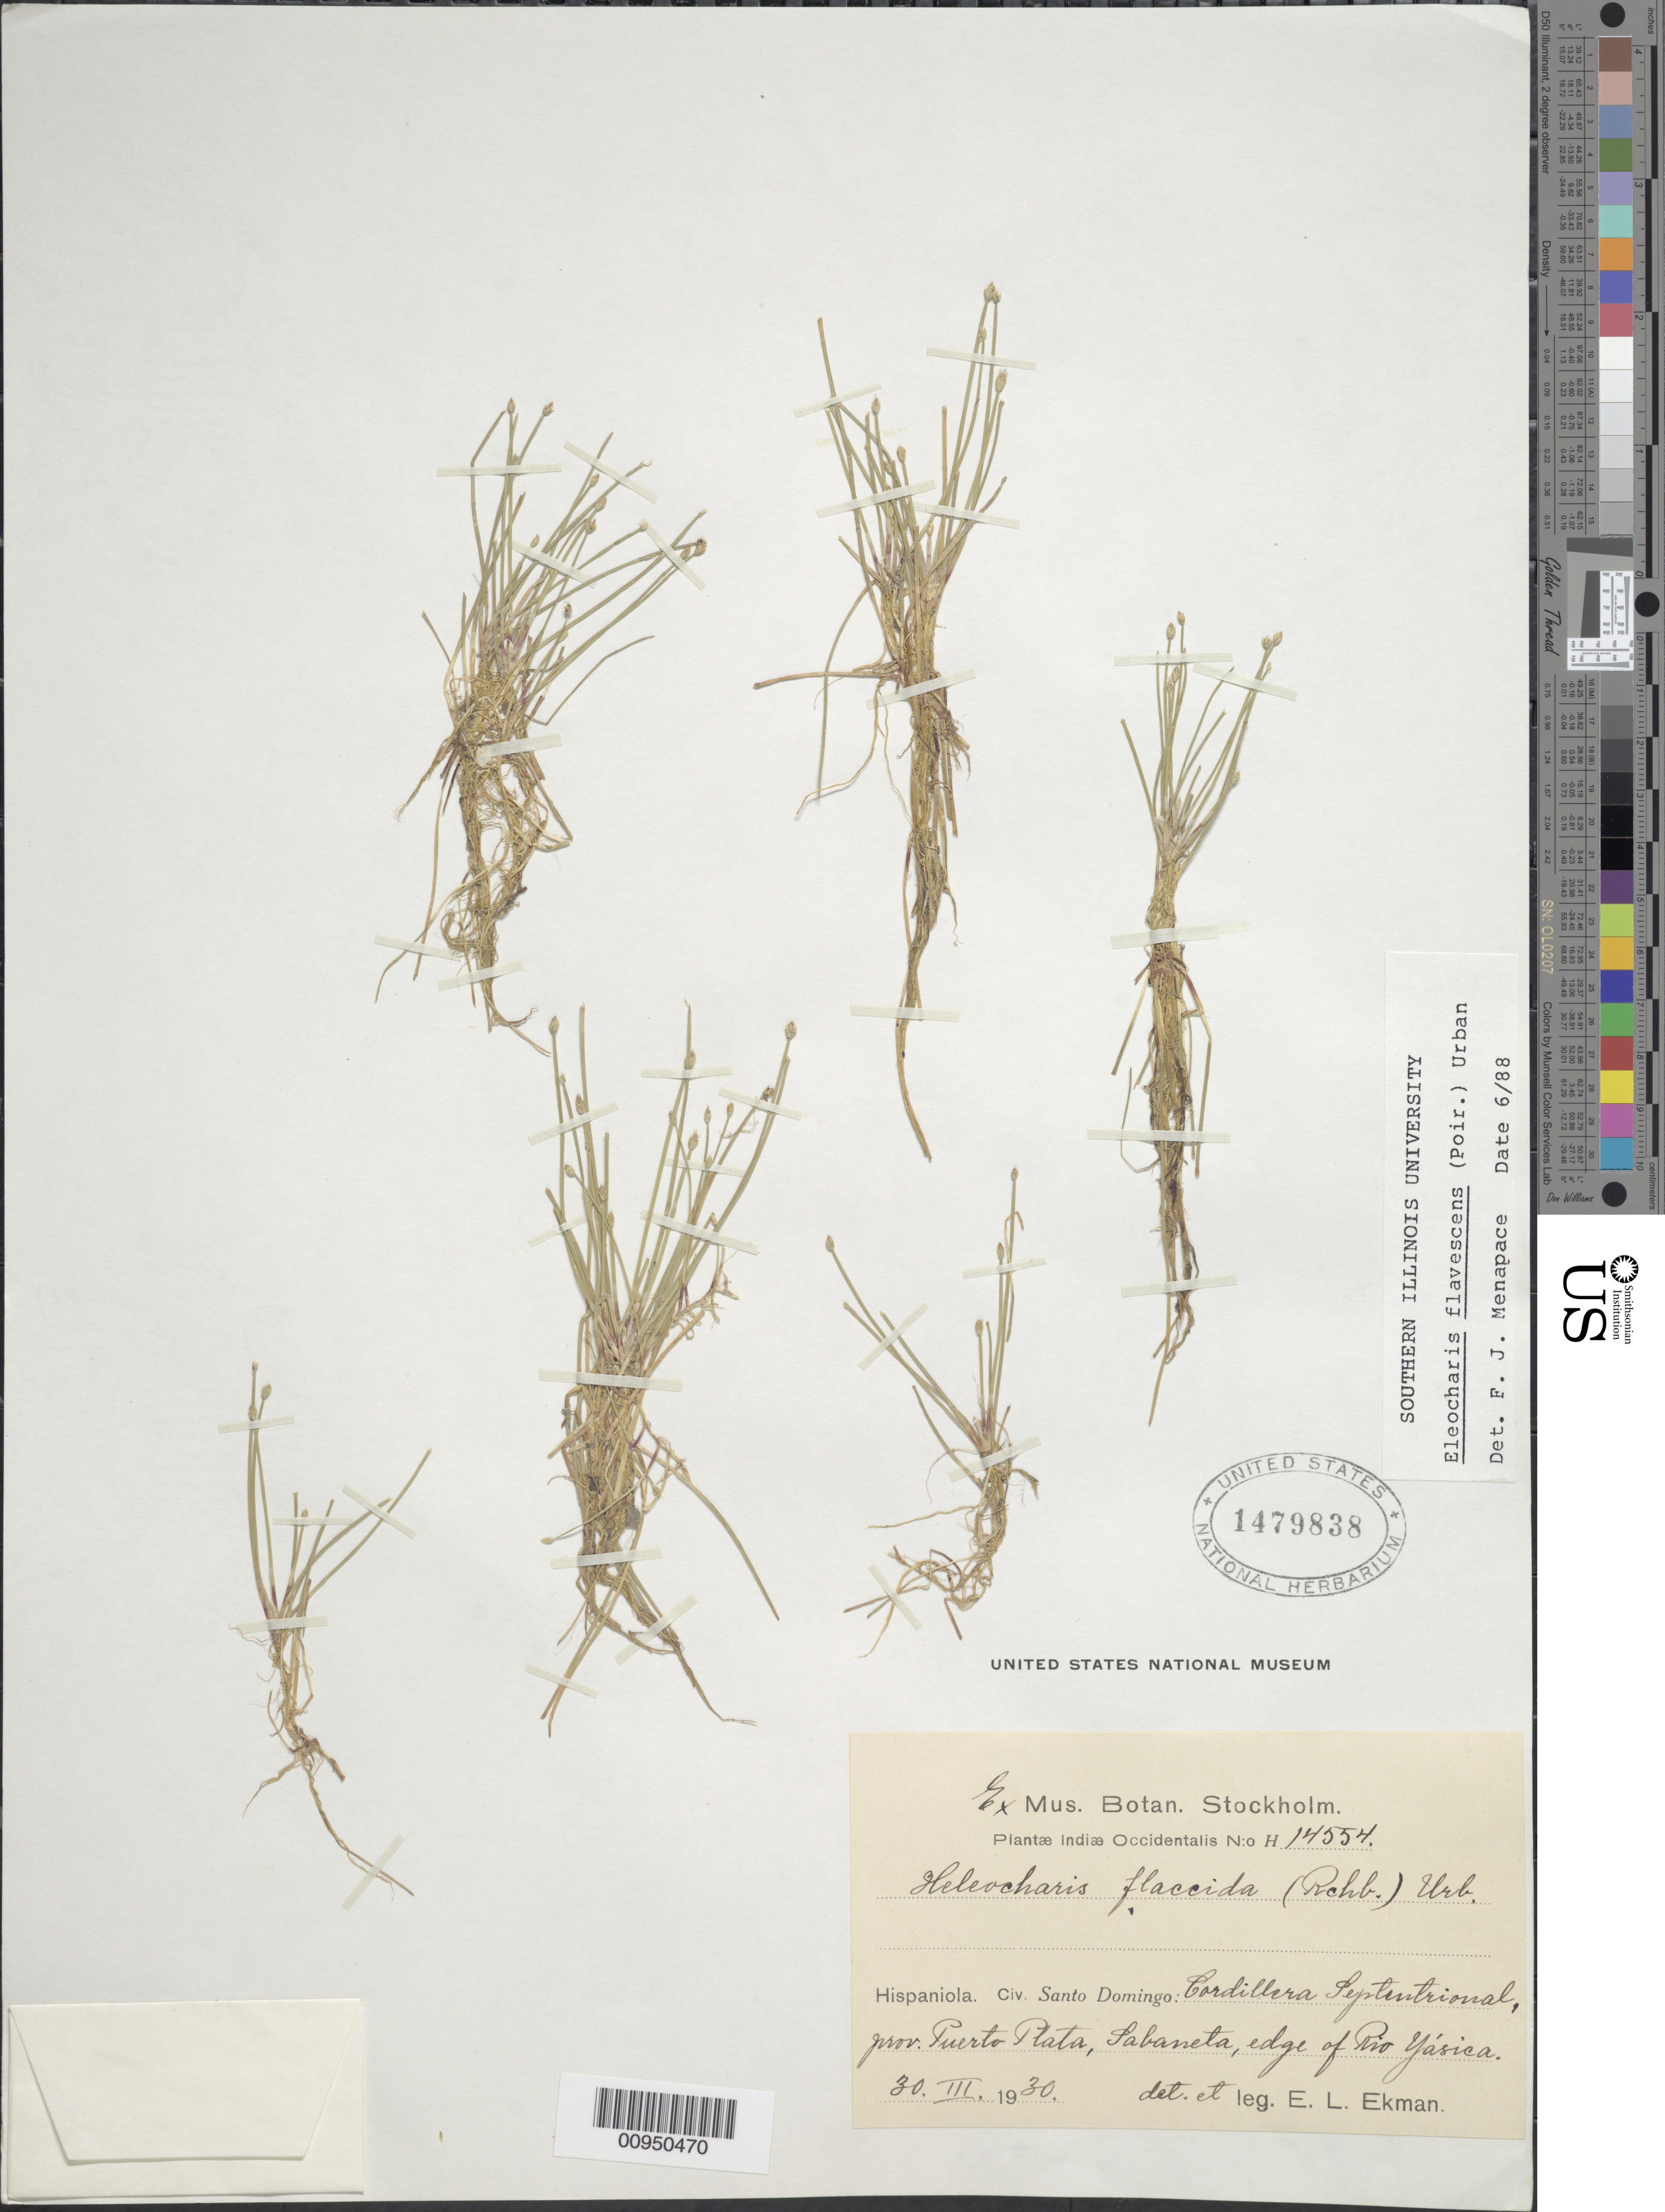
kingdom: Plantae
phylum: Tracheophyta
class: Liliopsida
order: Poales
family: Cyperaceae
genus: Eleocharis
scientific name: Eleocharis flavescens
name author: (Poir.) Urb.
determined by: Menapace, F. J.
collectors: E. L. Ekman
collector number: H 14554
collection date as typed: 30 Mar 1930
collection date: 1930-03-30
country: Dominican Republic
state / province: Puerto Plata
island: Hispaniola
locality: Cordillera Septentrional, Sabaneta, edge of Rio Yásica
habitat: Edge of rive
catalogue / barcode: US 1479838